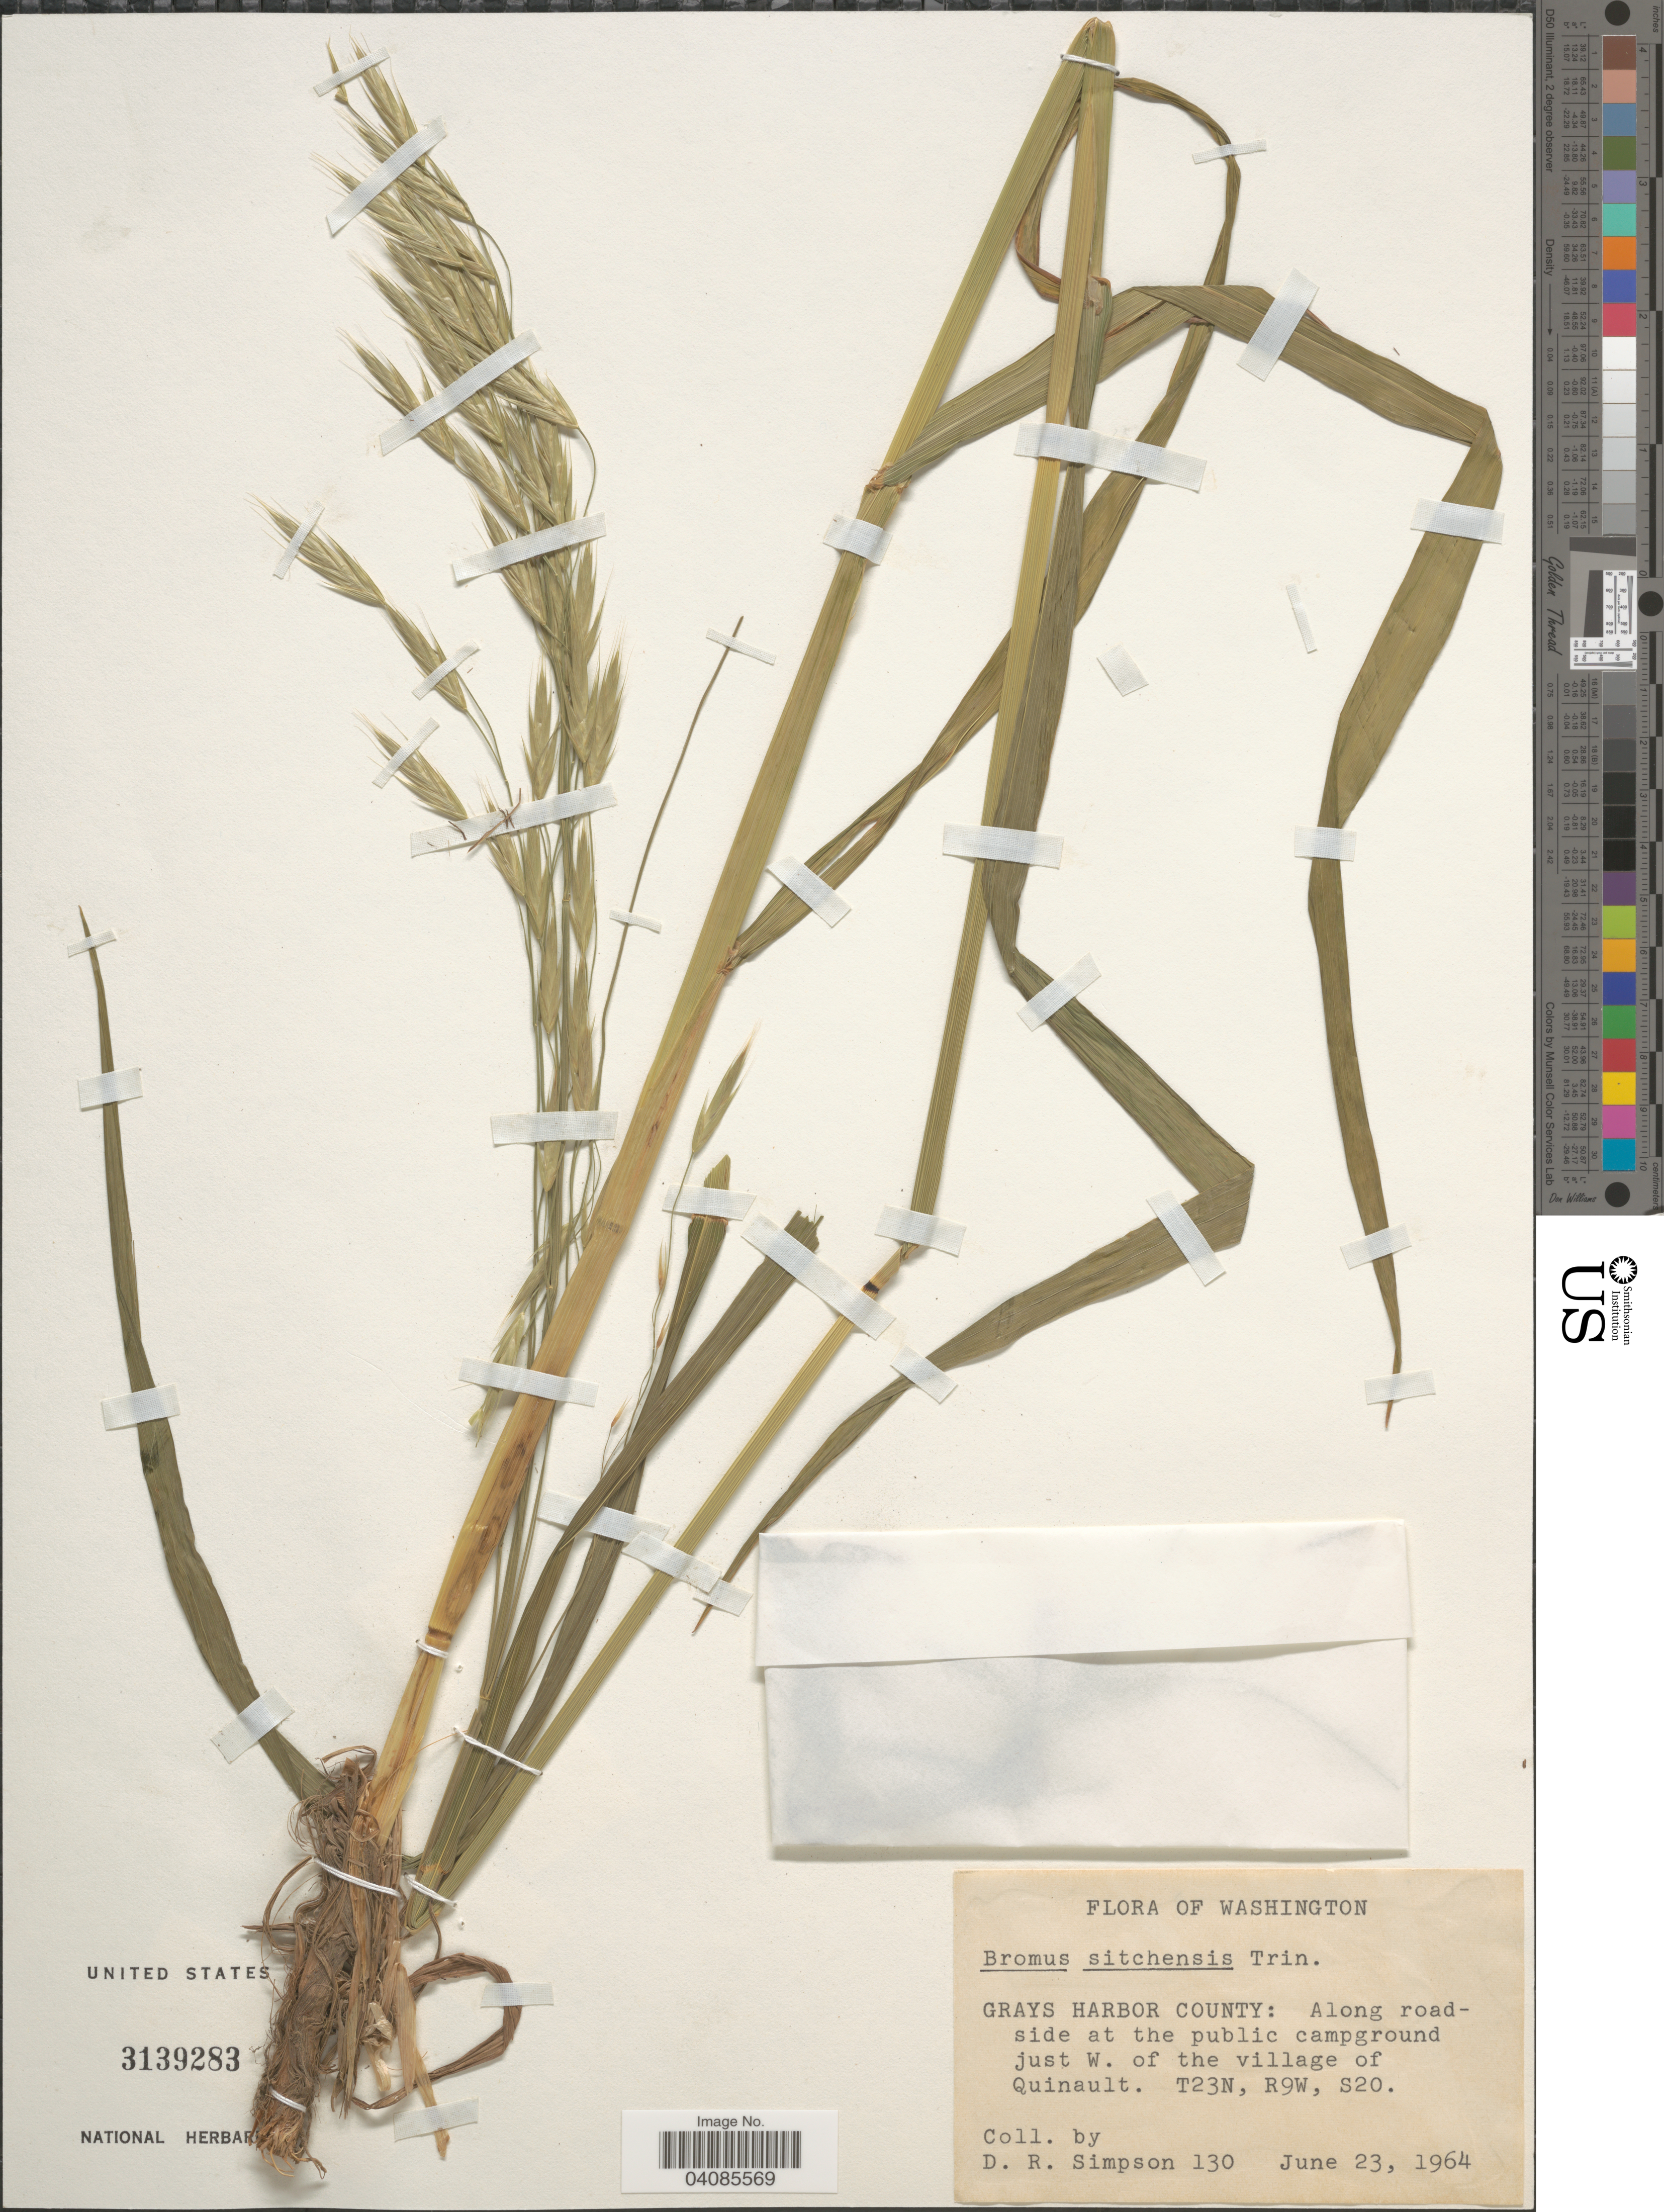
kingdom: Plantae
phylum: Tracheophyta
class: Liliopsida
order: Poales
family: Poaceae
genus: Bromus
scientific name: Bromus sitchensis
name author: Trin. in Bong.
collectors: D. R. Simpson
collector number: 130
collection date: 1964-06-23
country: United States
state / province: Washington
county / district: Grays Harbor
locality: Grays Harbor County: Along roadside at the public campground just W. of the village of Quinault. T23N, R9W, S20.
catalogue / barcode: US 3139283